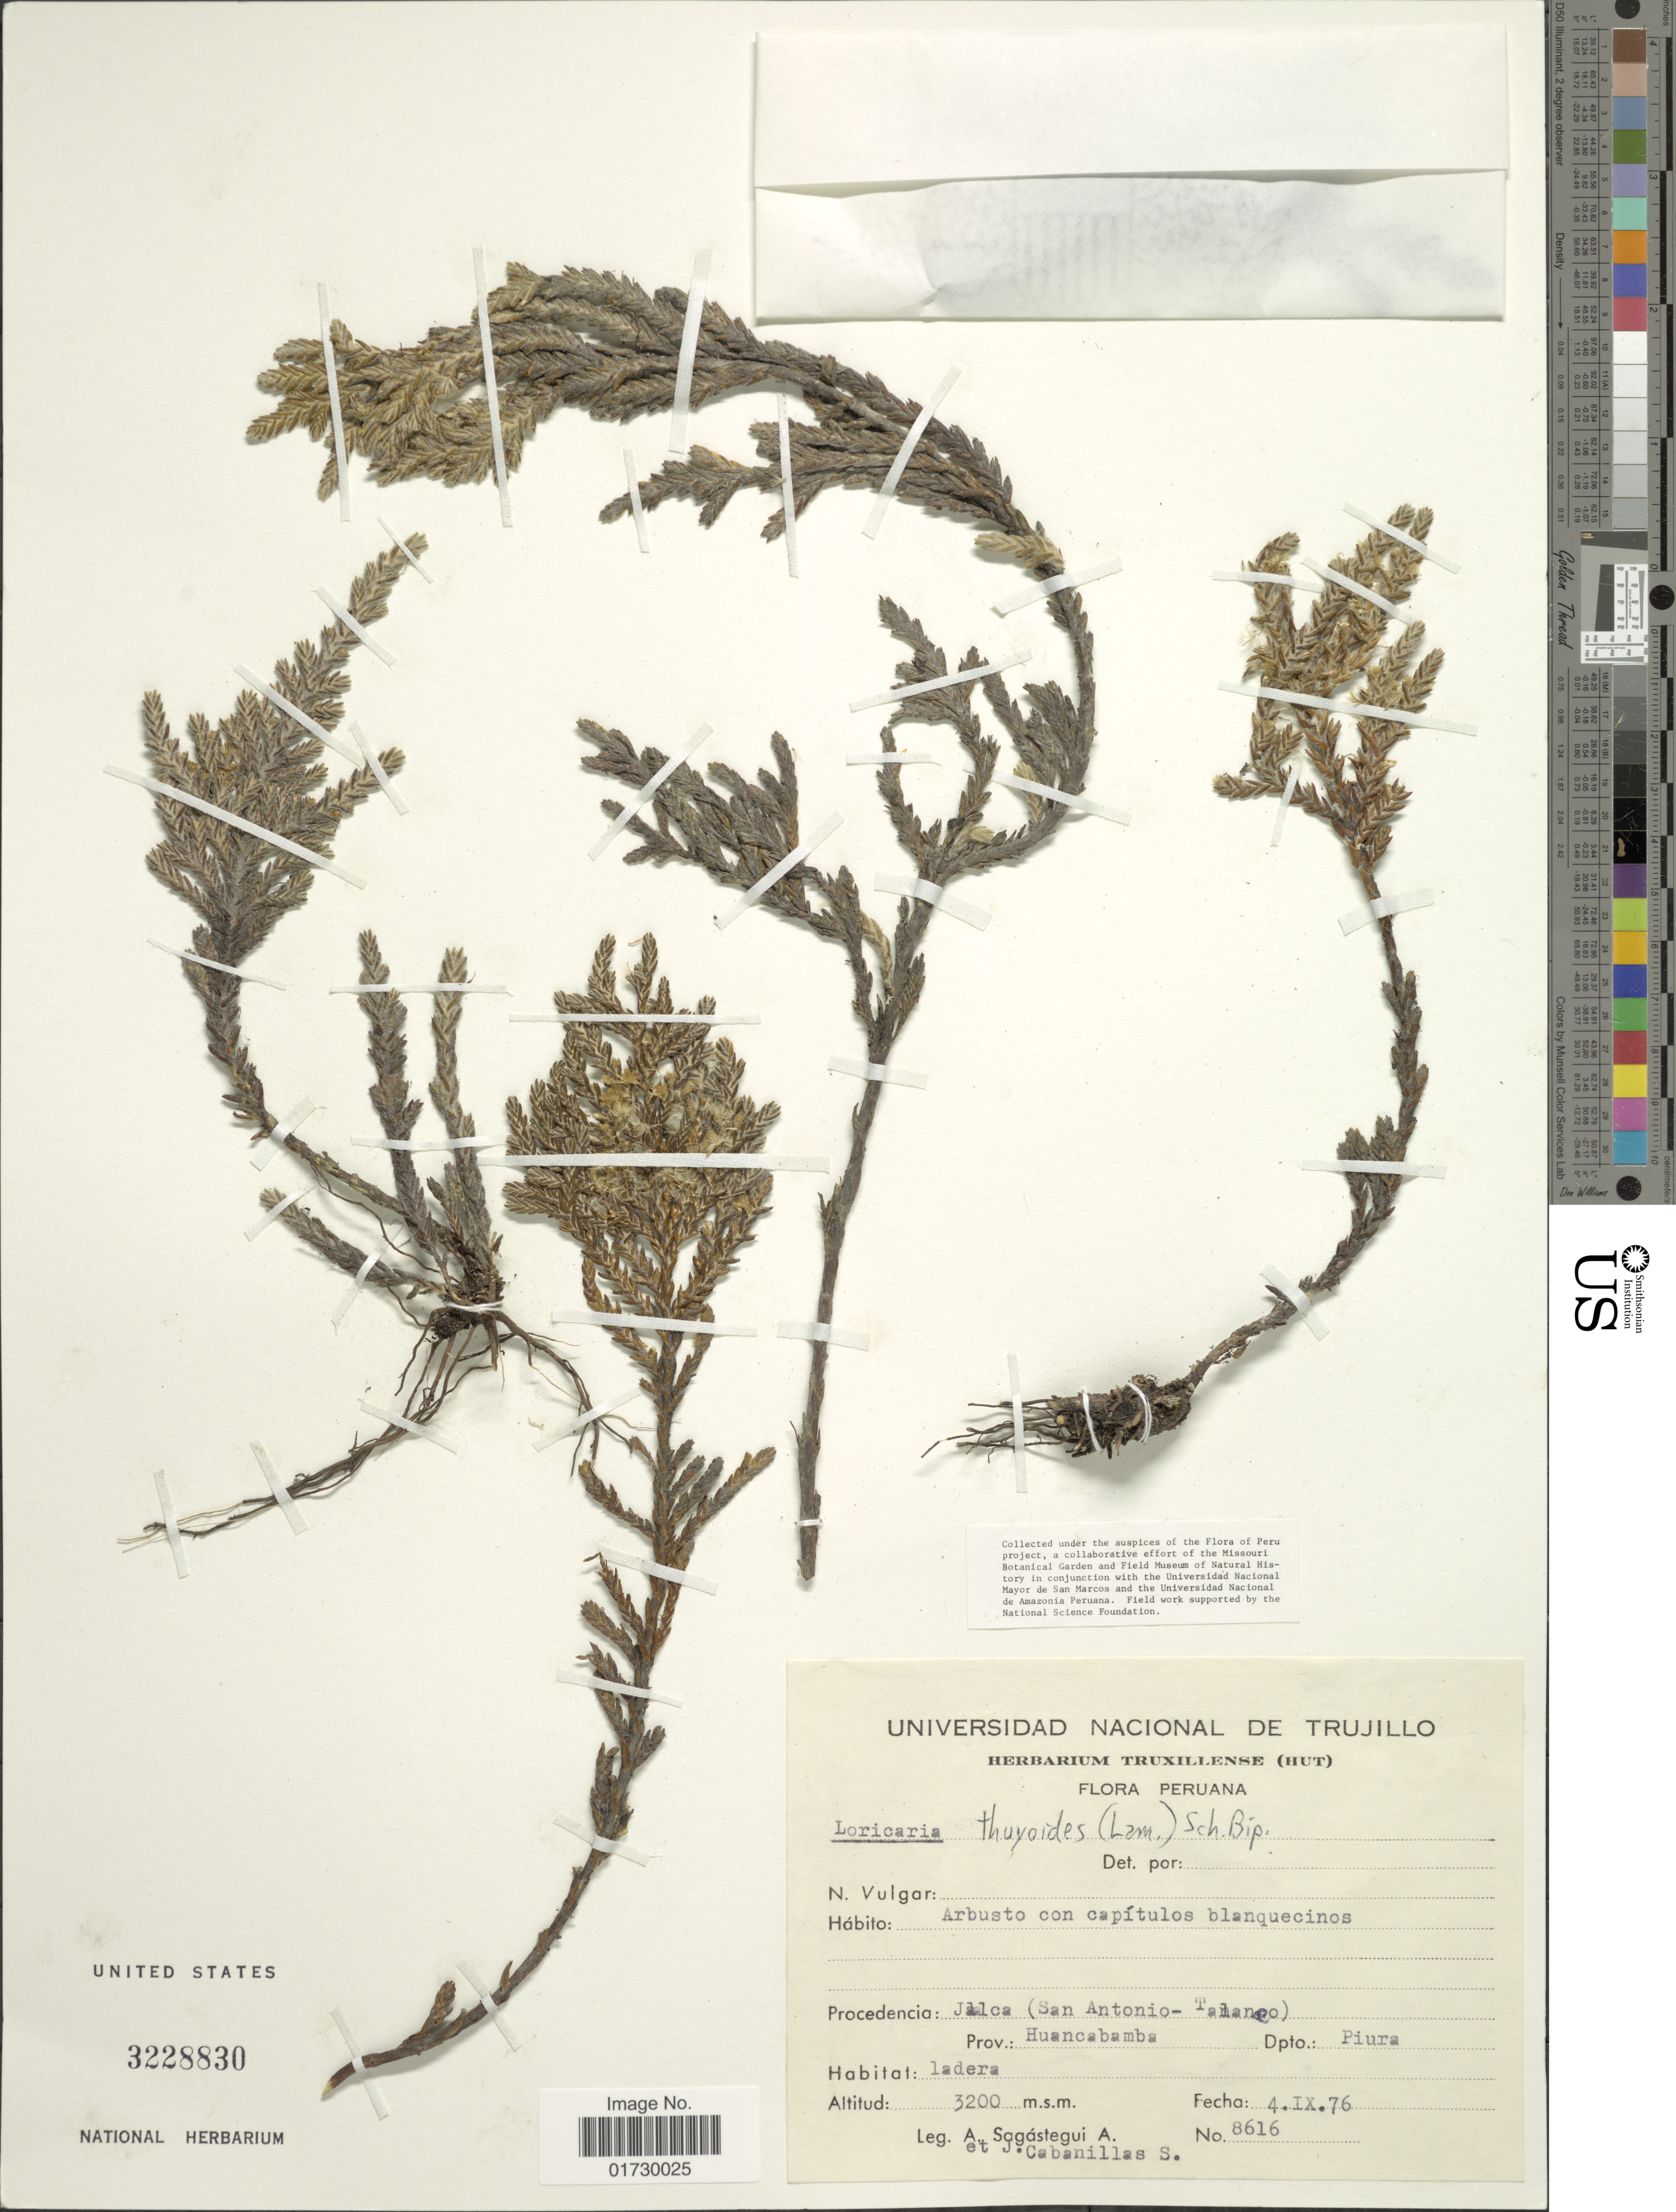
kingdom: Plantae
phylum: Tracheophyta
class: Magnoliopsida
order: Asterales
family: Asteraceae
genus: Loricaria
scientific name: Loricaria thuyoides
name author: (Lam.) Sch. Bip.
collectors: A. Sagástegui A. & J. Cabanillas S.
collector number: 8616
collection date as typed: Transcribed d/m/y: 4/9/76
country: Peru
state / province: Piura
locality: Procedencia Jalca (San Antonio-Talango), Prov. Huancabamba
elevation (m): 3200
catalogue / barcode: US 3228830